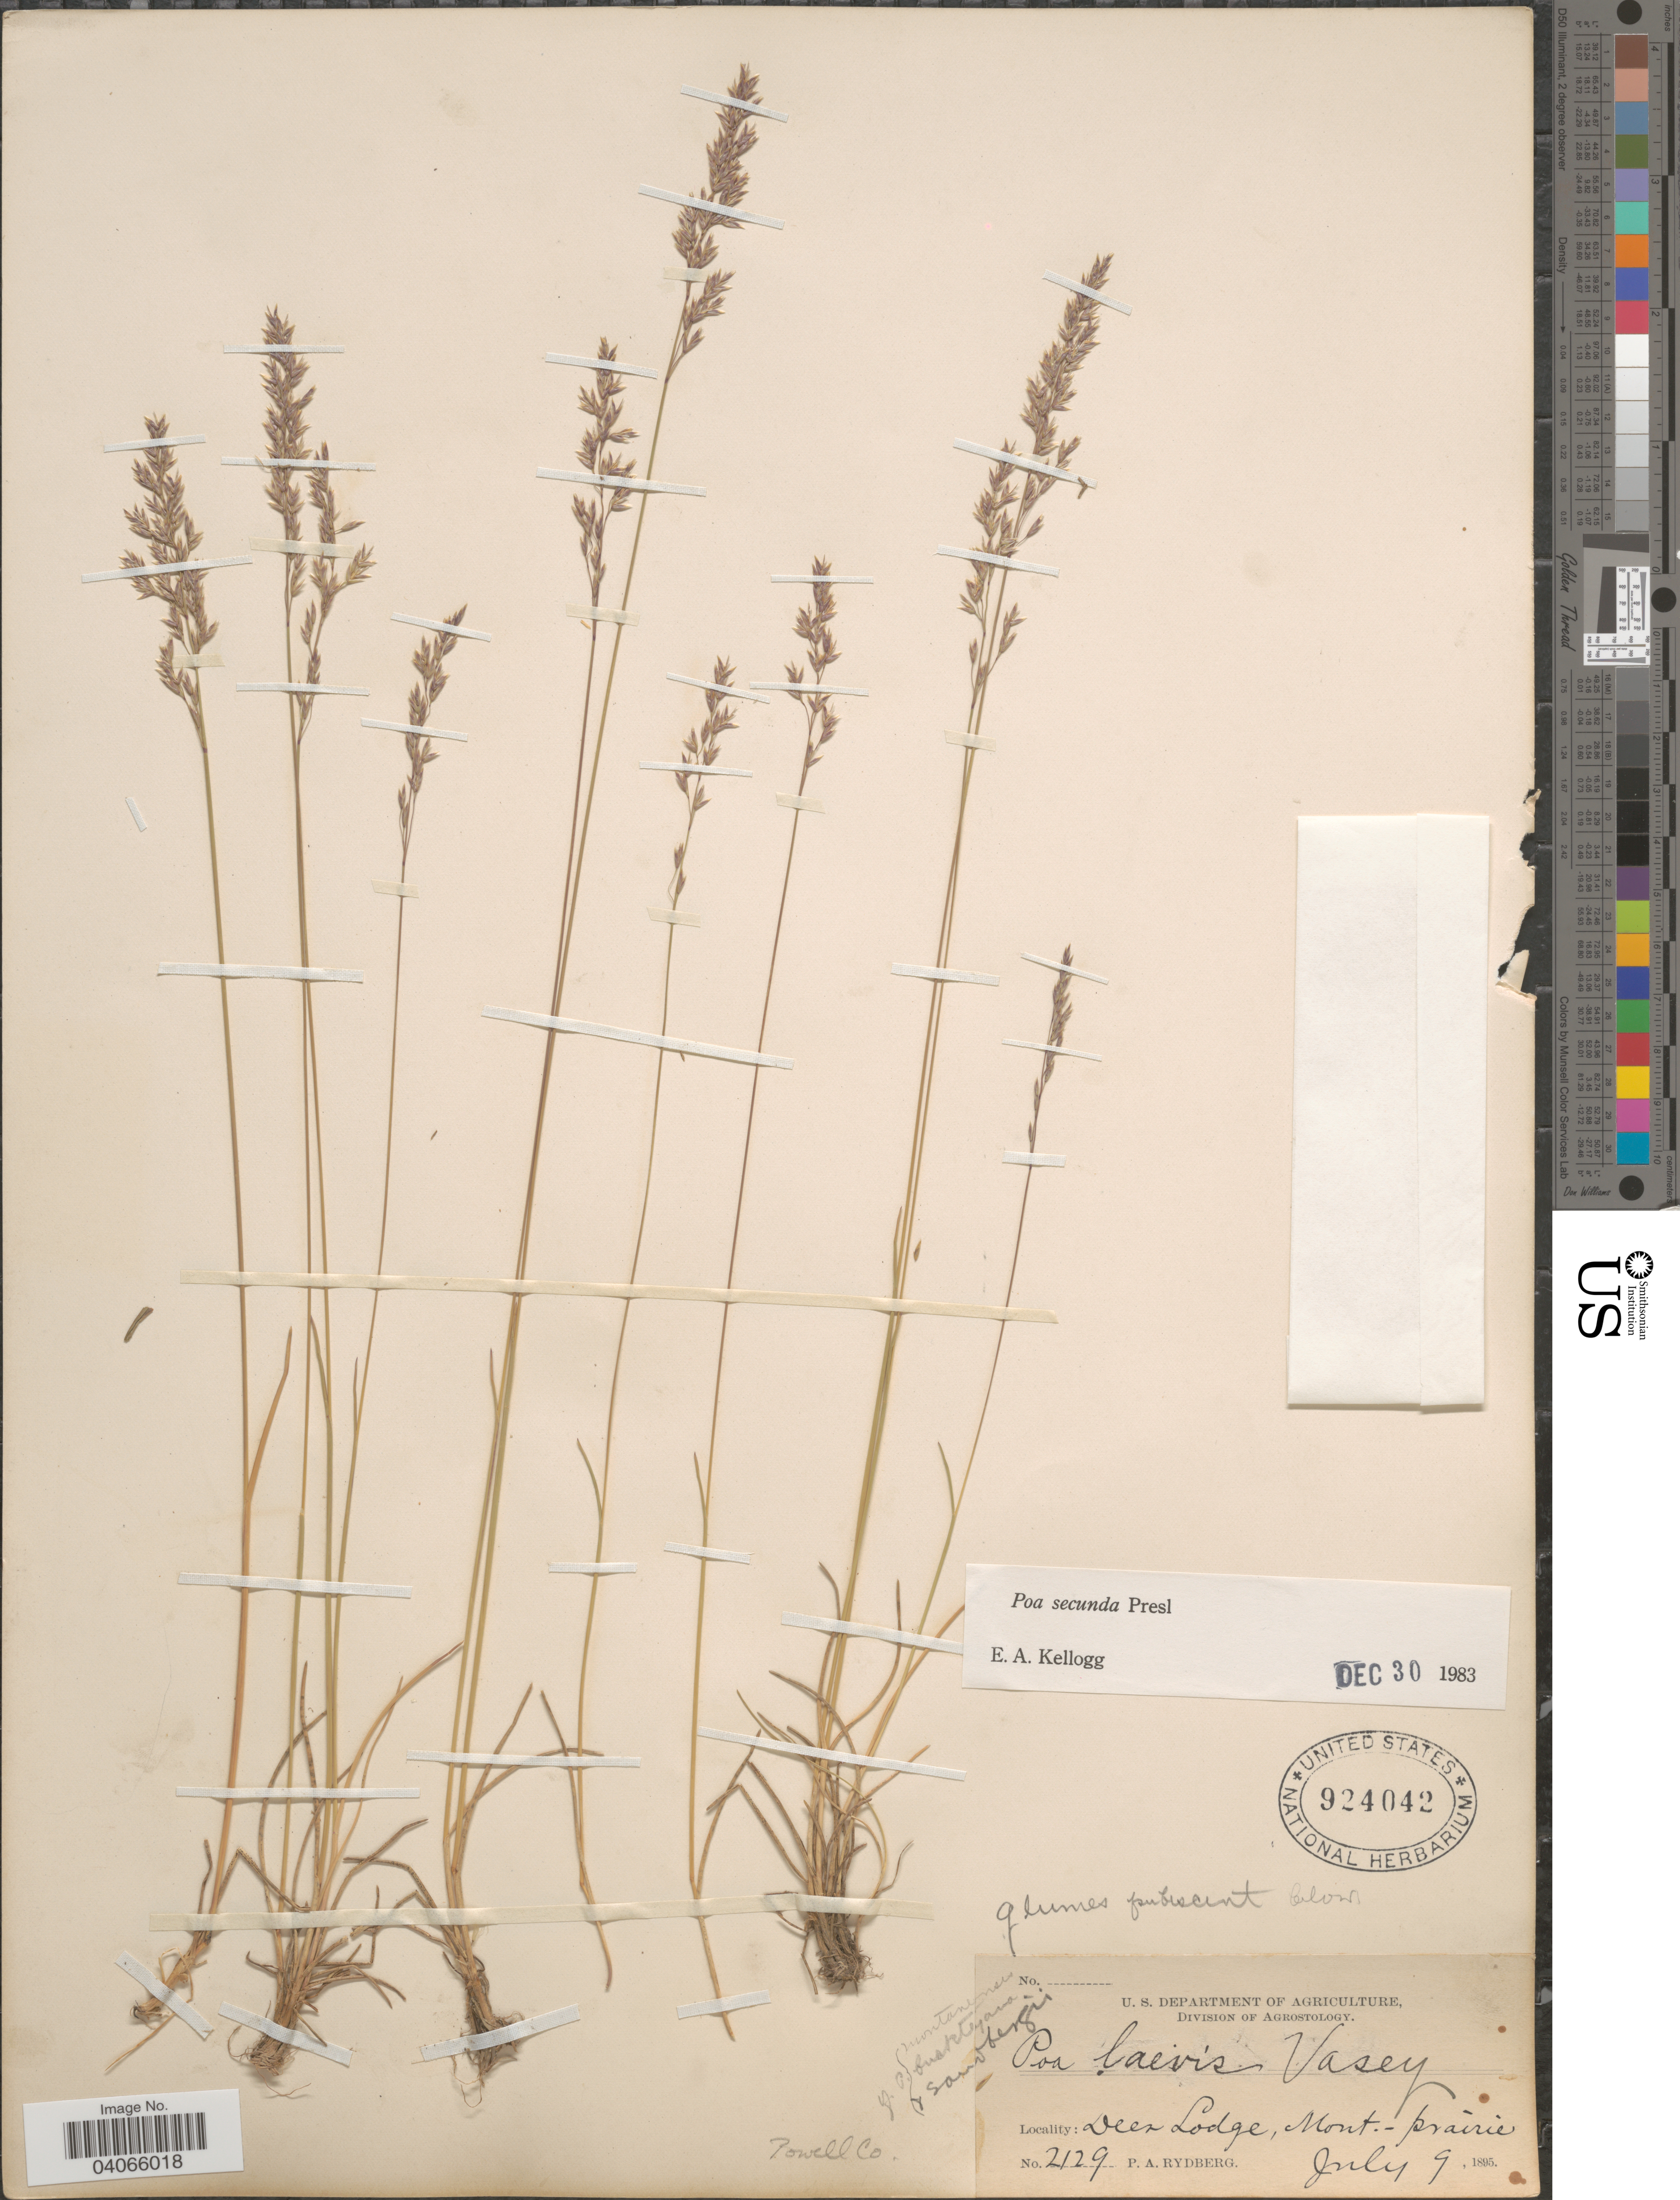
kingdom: Plantae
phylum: Tracheophyta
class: Liliopsida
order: Poales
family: Poaceae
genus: Poa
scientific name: Poa secunda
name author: J. Presl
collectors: P. A. Rydberg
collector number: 2129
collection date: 1895-07-09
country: United States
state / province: Montana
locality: Deer Lodge. Powell Co.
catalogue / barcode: US 924042